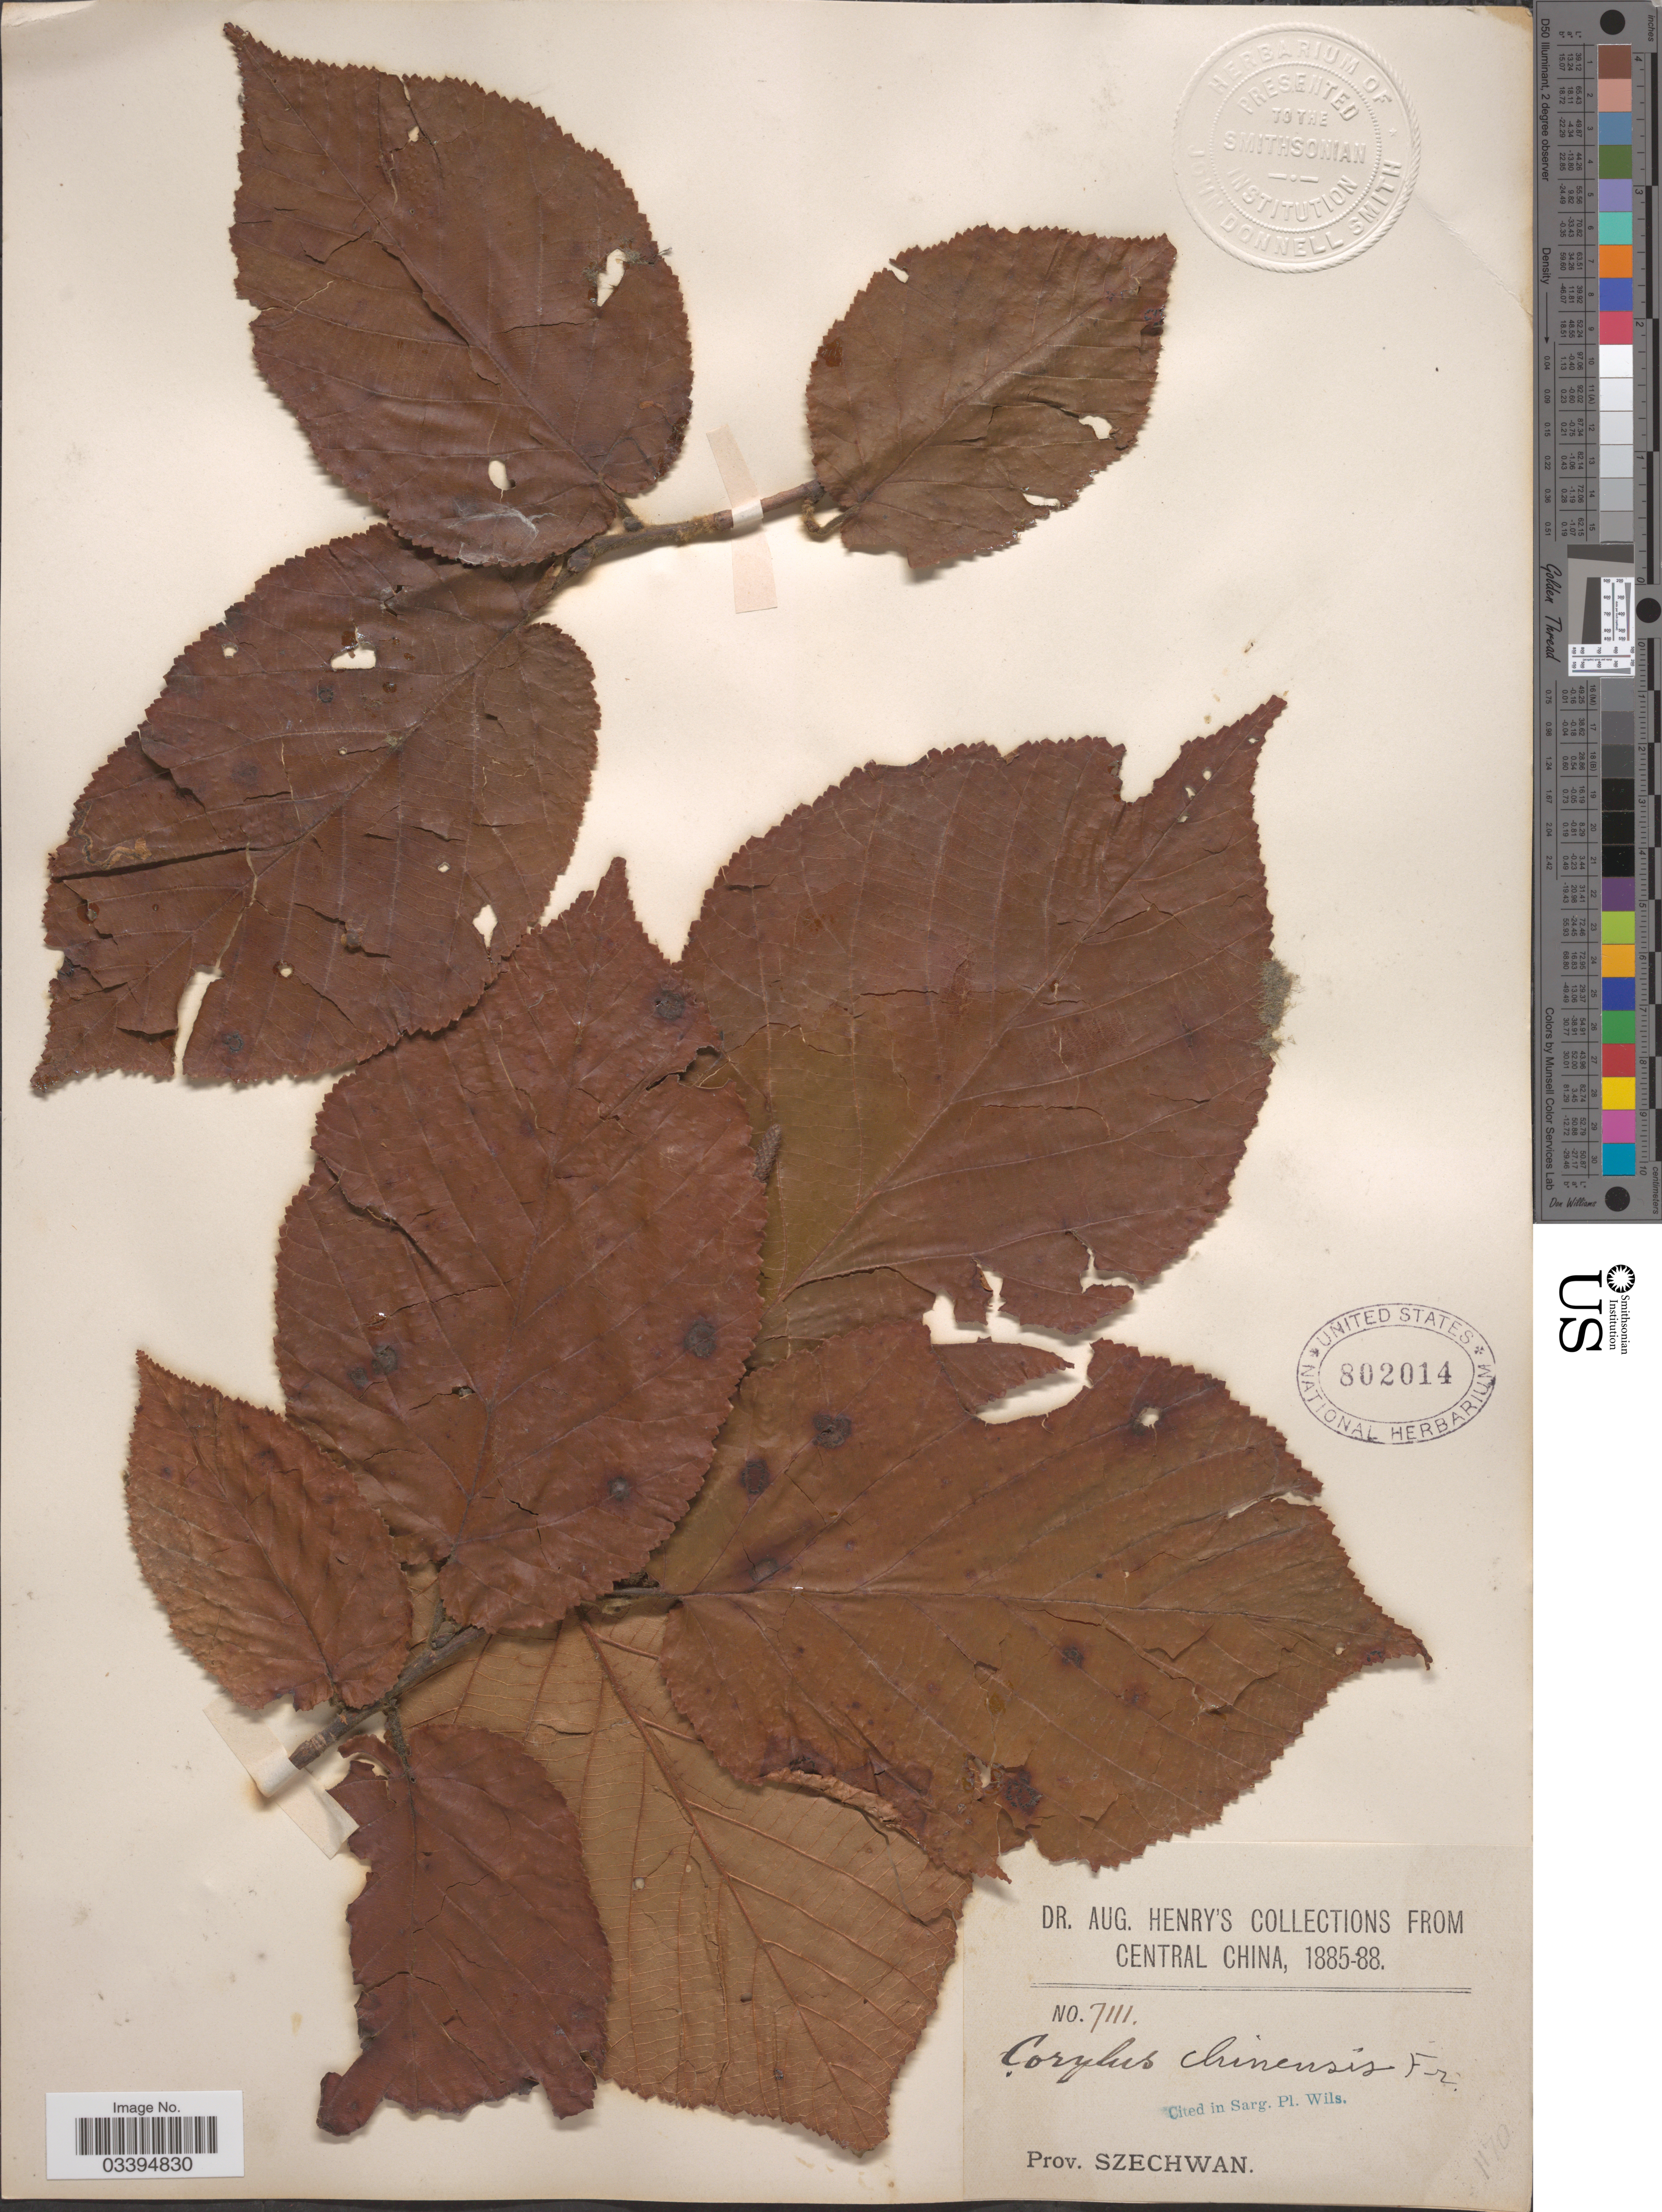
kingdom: Plantae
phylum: Tracheophyta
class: Magnoliopsida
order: Fagales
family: Betulaceae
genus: Corylus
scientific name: Corylus chinensis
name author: Franch.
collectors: A. Henry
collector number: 7111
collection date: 1885/1888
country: China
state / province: Sichuan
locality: Central China, Prov. Szechwan.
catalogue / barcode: US 802014